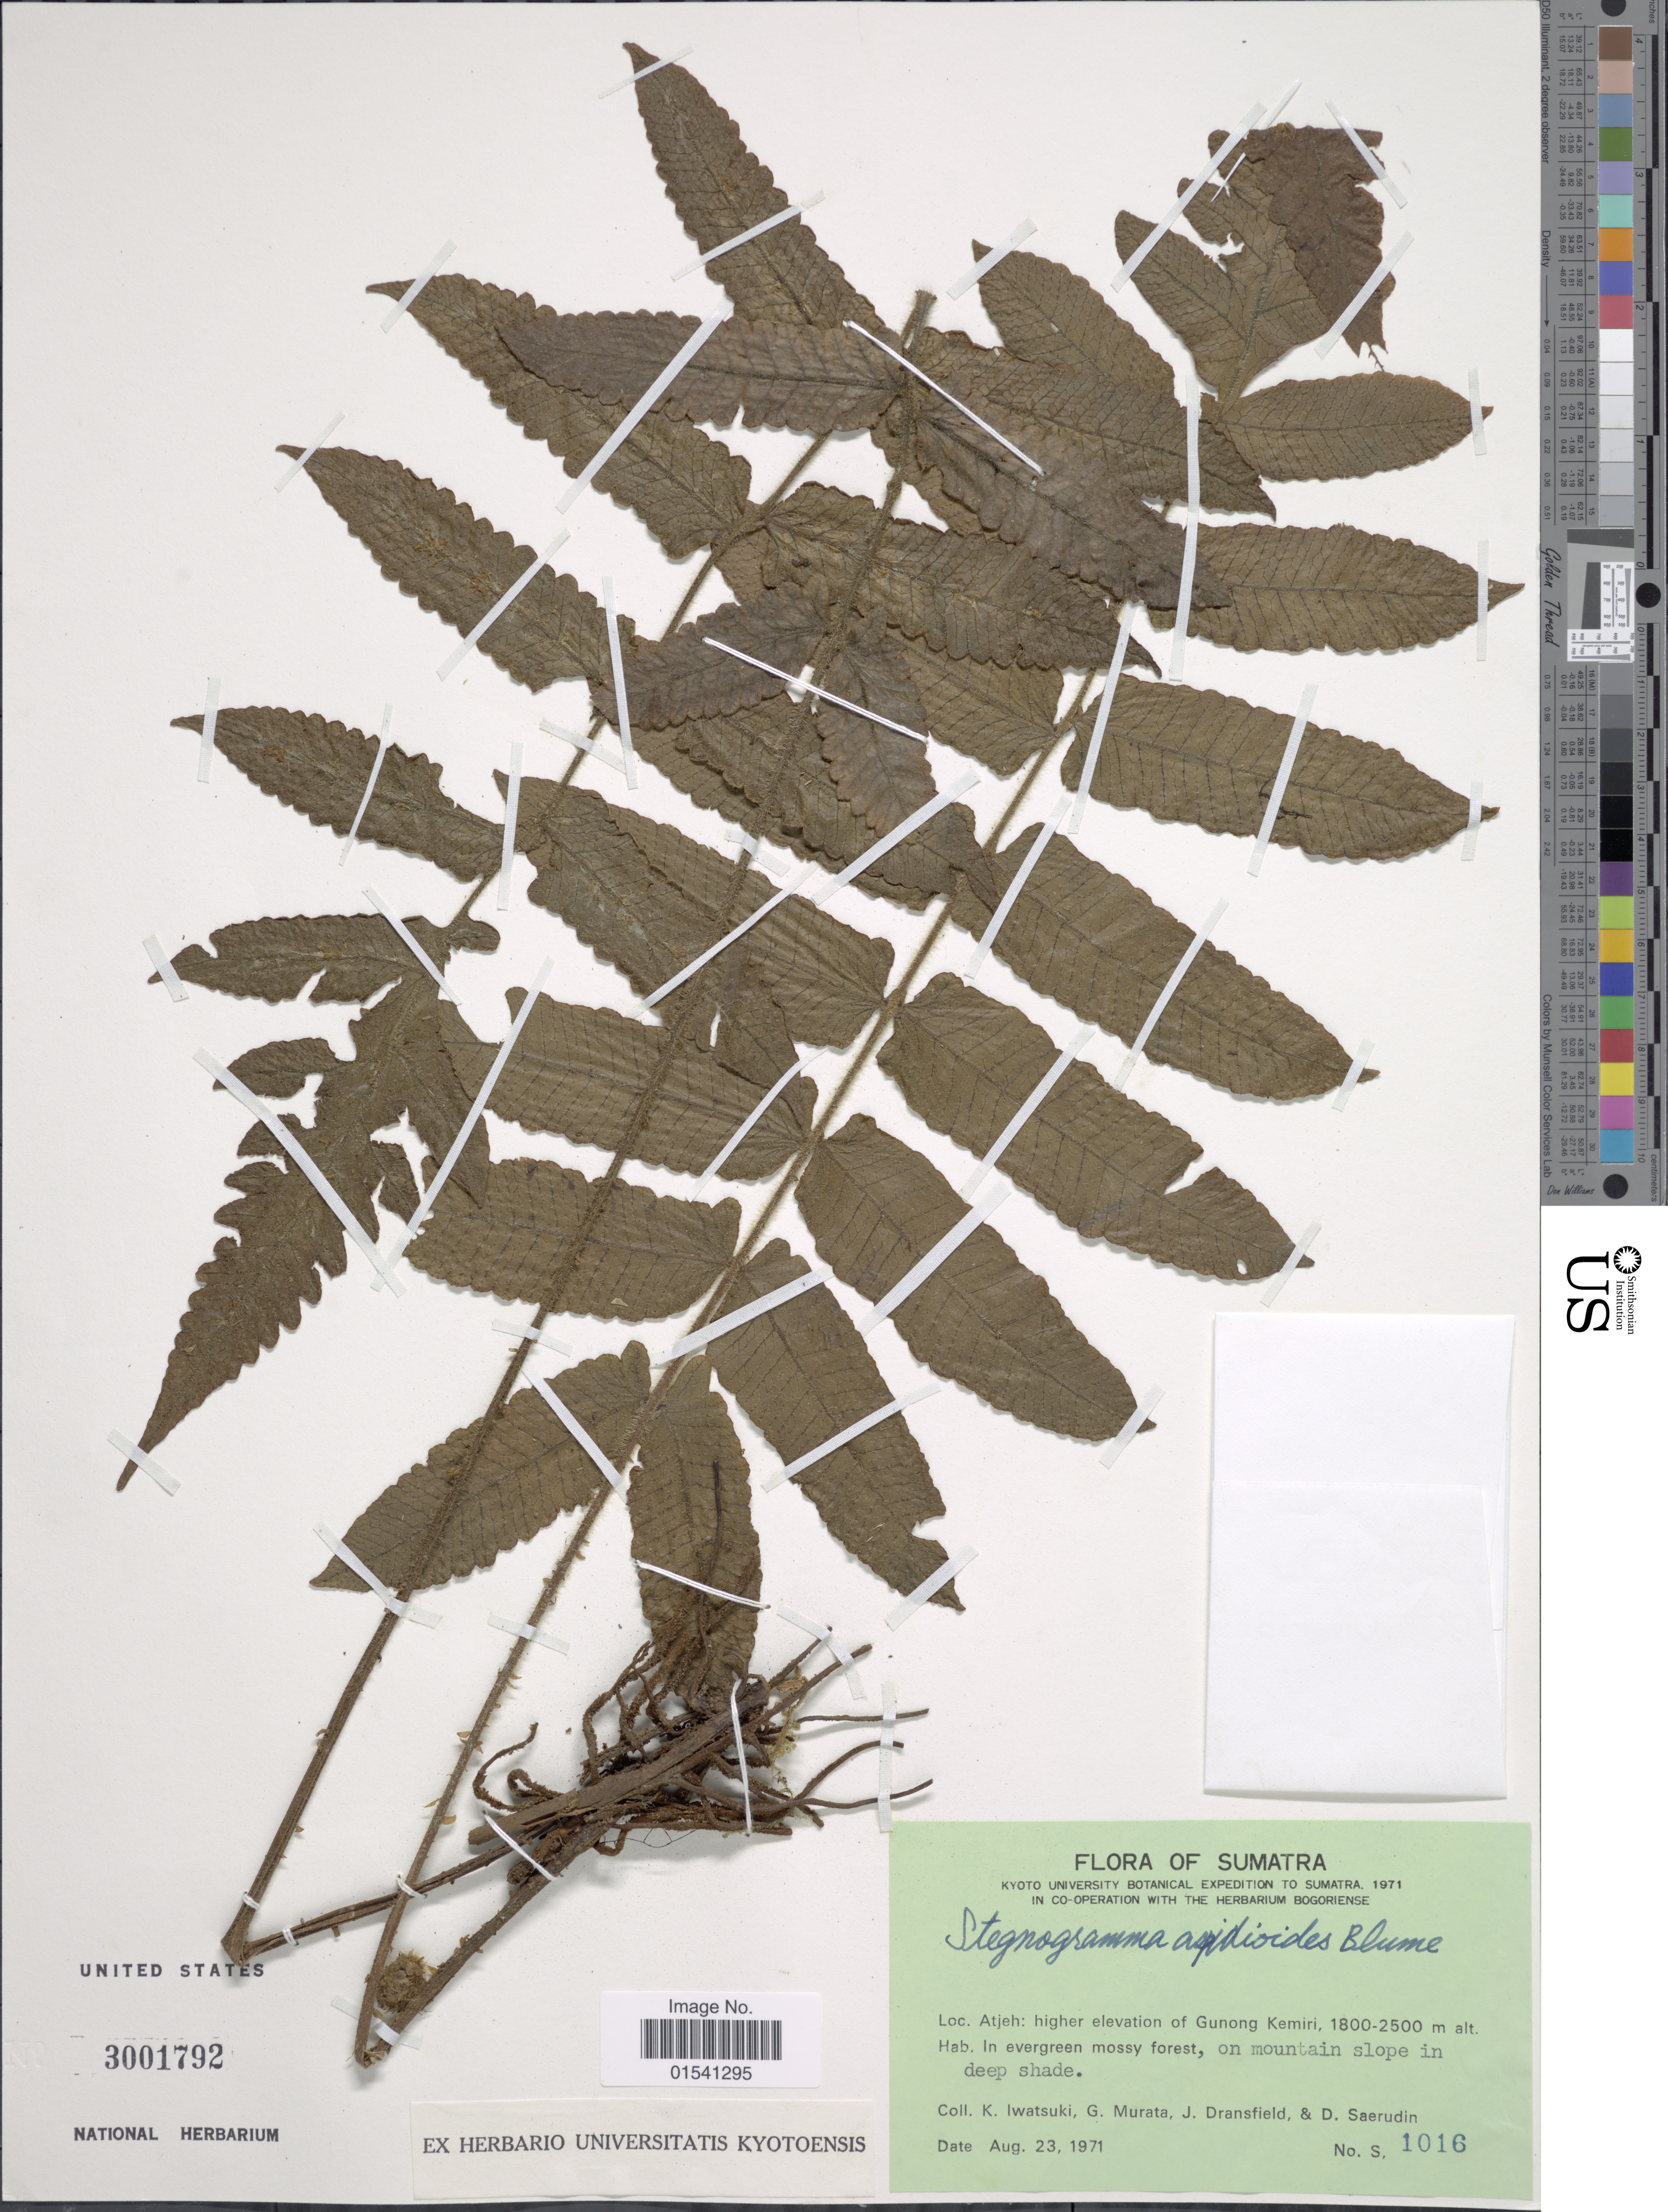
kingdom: Plantae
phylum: Tracheophyta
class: Polypodiopsida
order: Polypodiales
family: Thelypteridaceae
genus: Amauropelta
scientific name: Amauropelta aspidioides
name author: (Willd.) Pic. Serm.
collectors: K. Iwatsuki, G. Murata, J. Dransfield & D. Saerudin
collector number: S. 1016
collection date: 1971-08-23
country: Indonesia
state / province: Sumatra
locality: Atjeh: higher elevation of Gunong Kemiri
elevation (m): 1800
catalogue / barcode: US 3001792